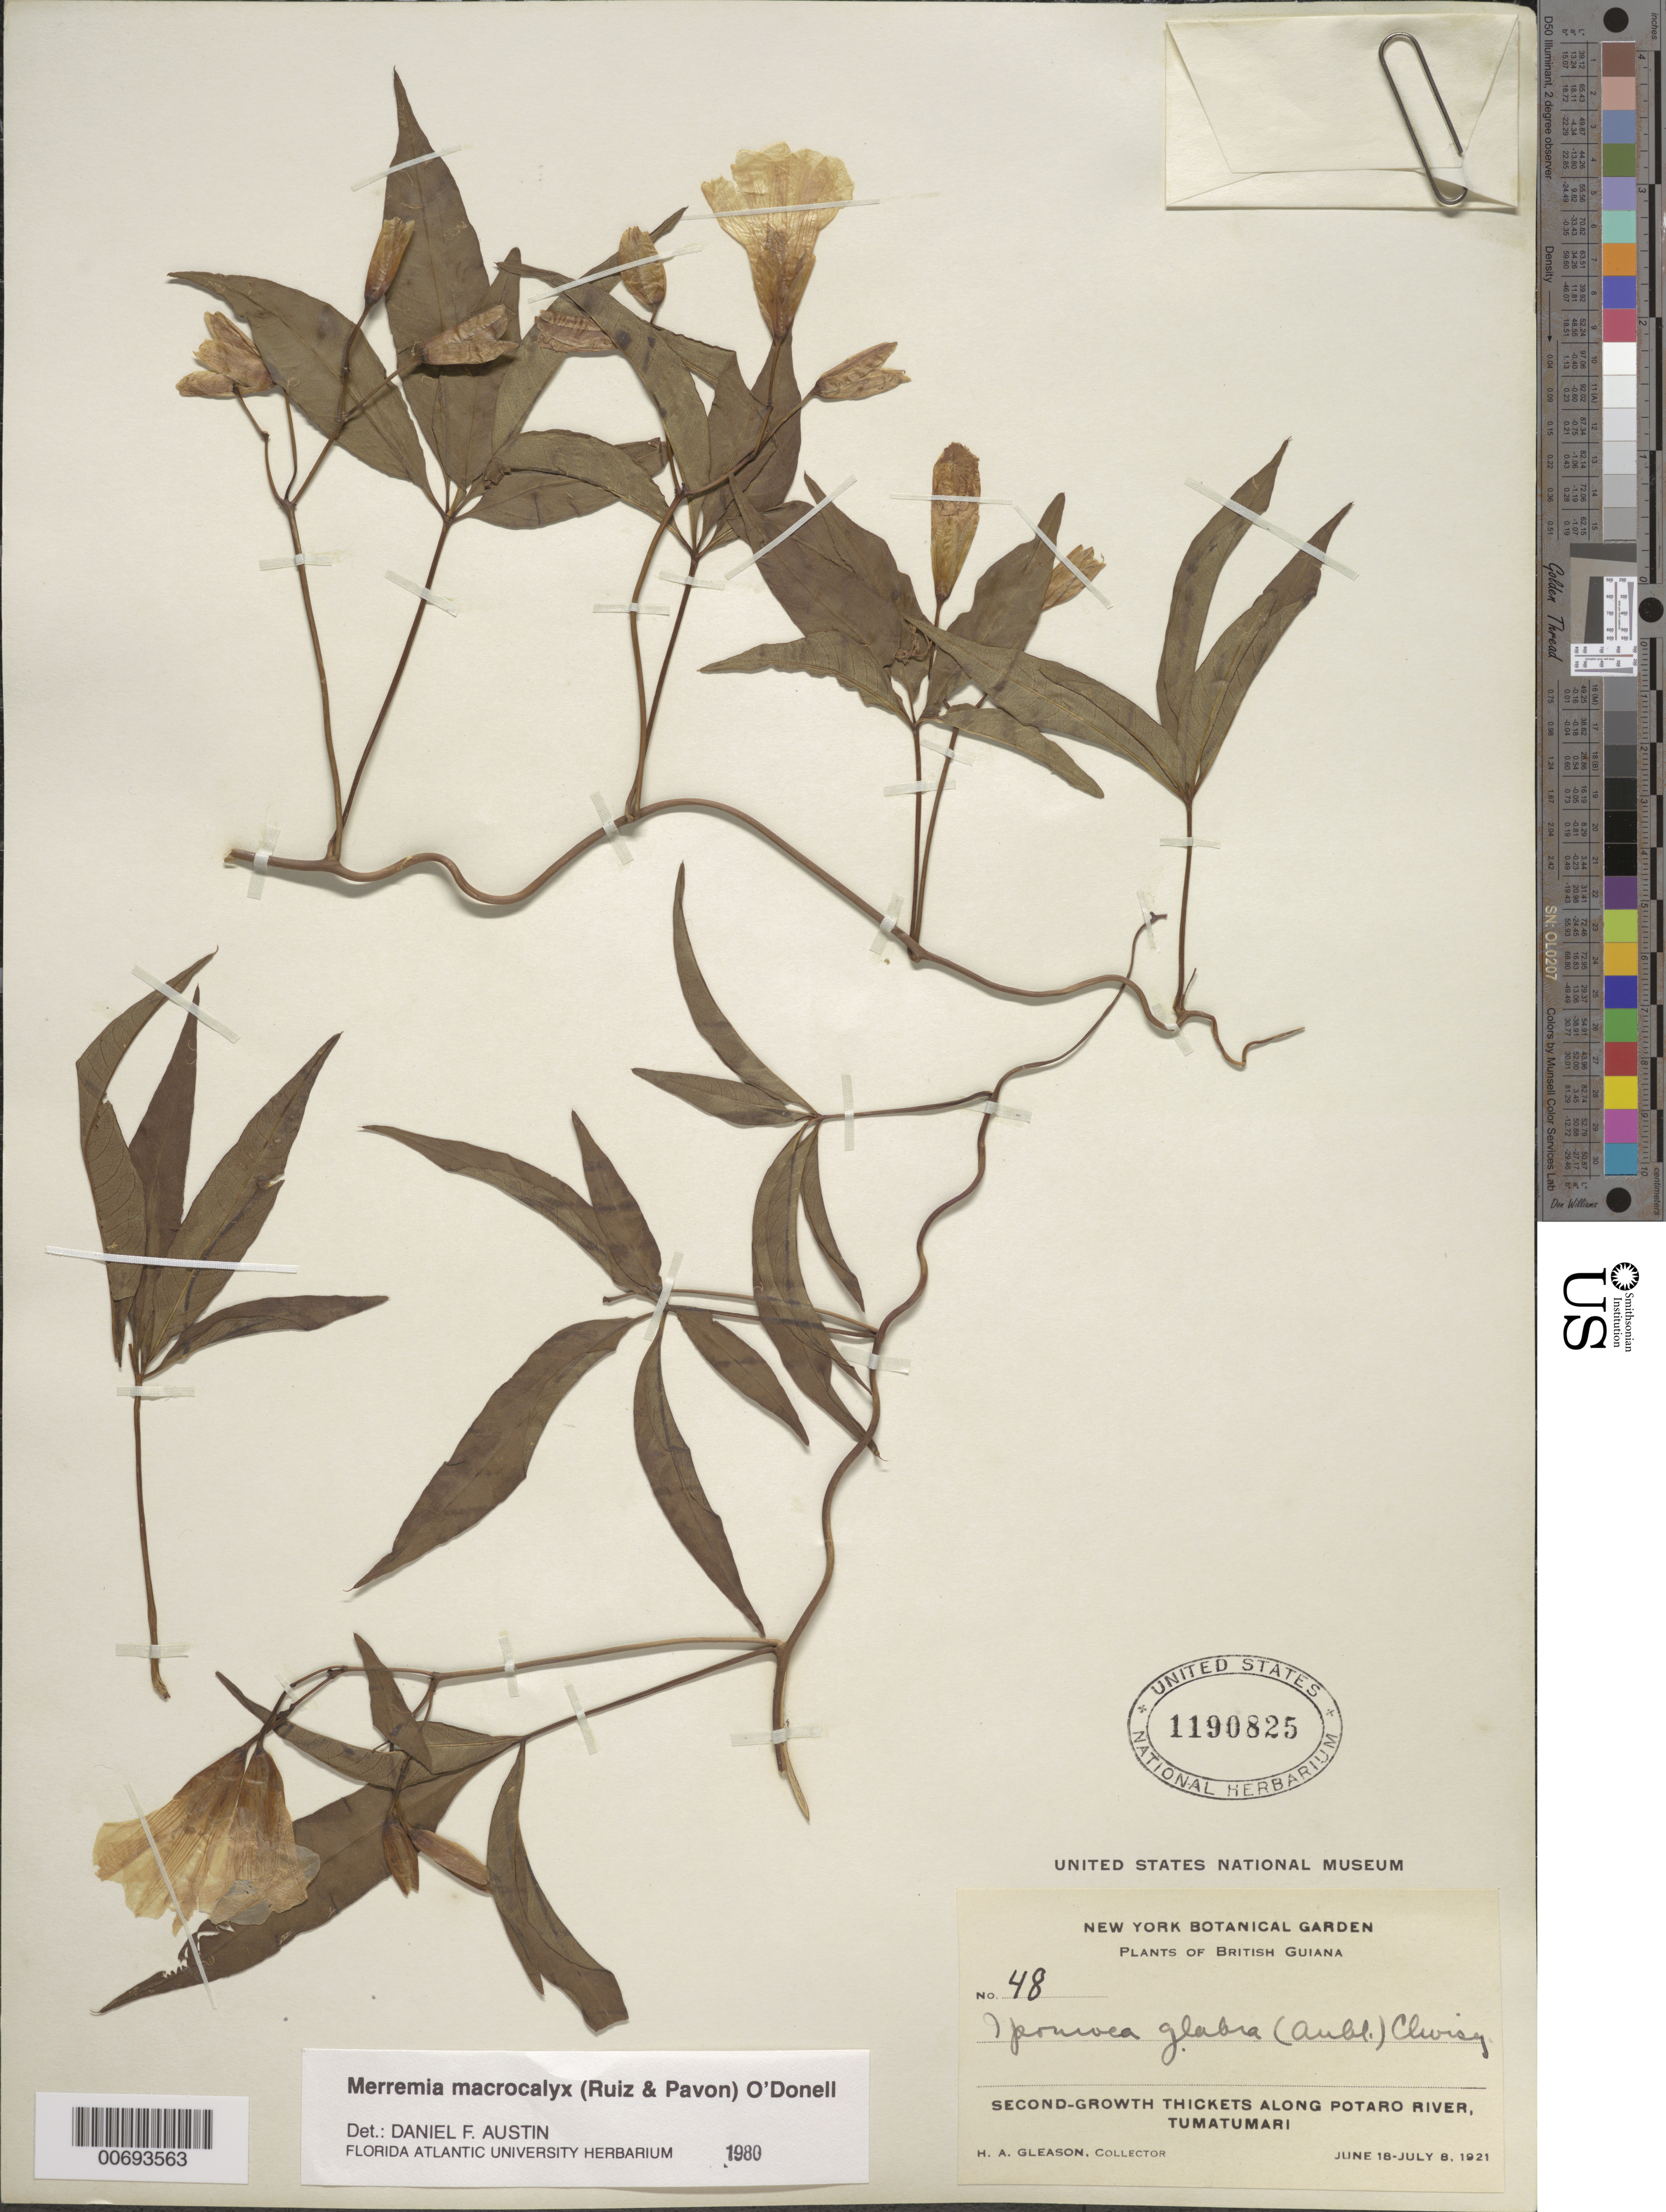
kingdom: Plantae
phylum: Tracheophyta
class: Magnoliopsida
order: Solanales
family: Convolvulaceae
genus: Distimake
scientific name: Distimake macrocalyx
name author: (Ruiz & Pav.) A. R. Simões & Staples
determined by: Strong, Mark T., (BOT), Smithsonian Institution - National Museum of Natural History (UNITED STATES)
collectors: H. A. Gleason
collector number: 48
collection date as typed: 18-Jun-21 to 8-Jul-21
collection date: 1921-06-18/1921-07-08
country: Guyana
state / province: Potaro-Siparuni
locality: Tumatumari Village, Potaro R.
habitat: Second-growth thickets along Potaro River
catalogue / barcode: US 1190825